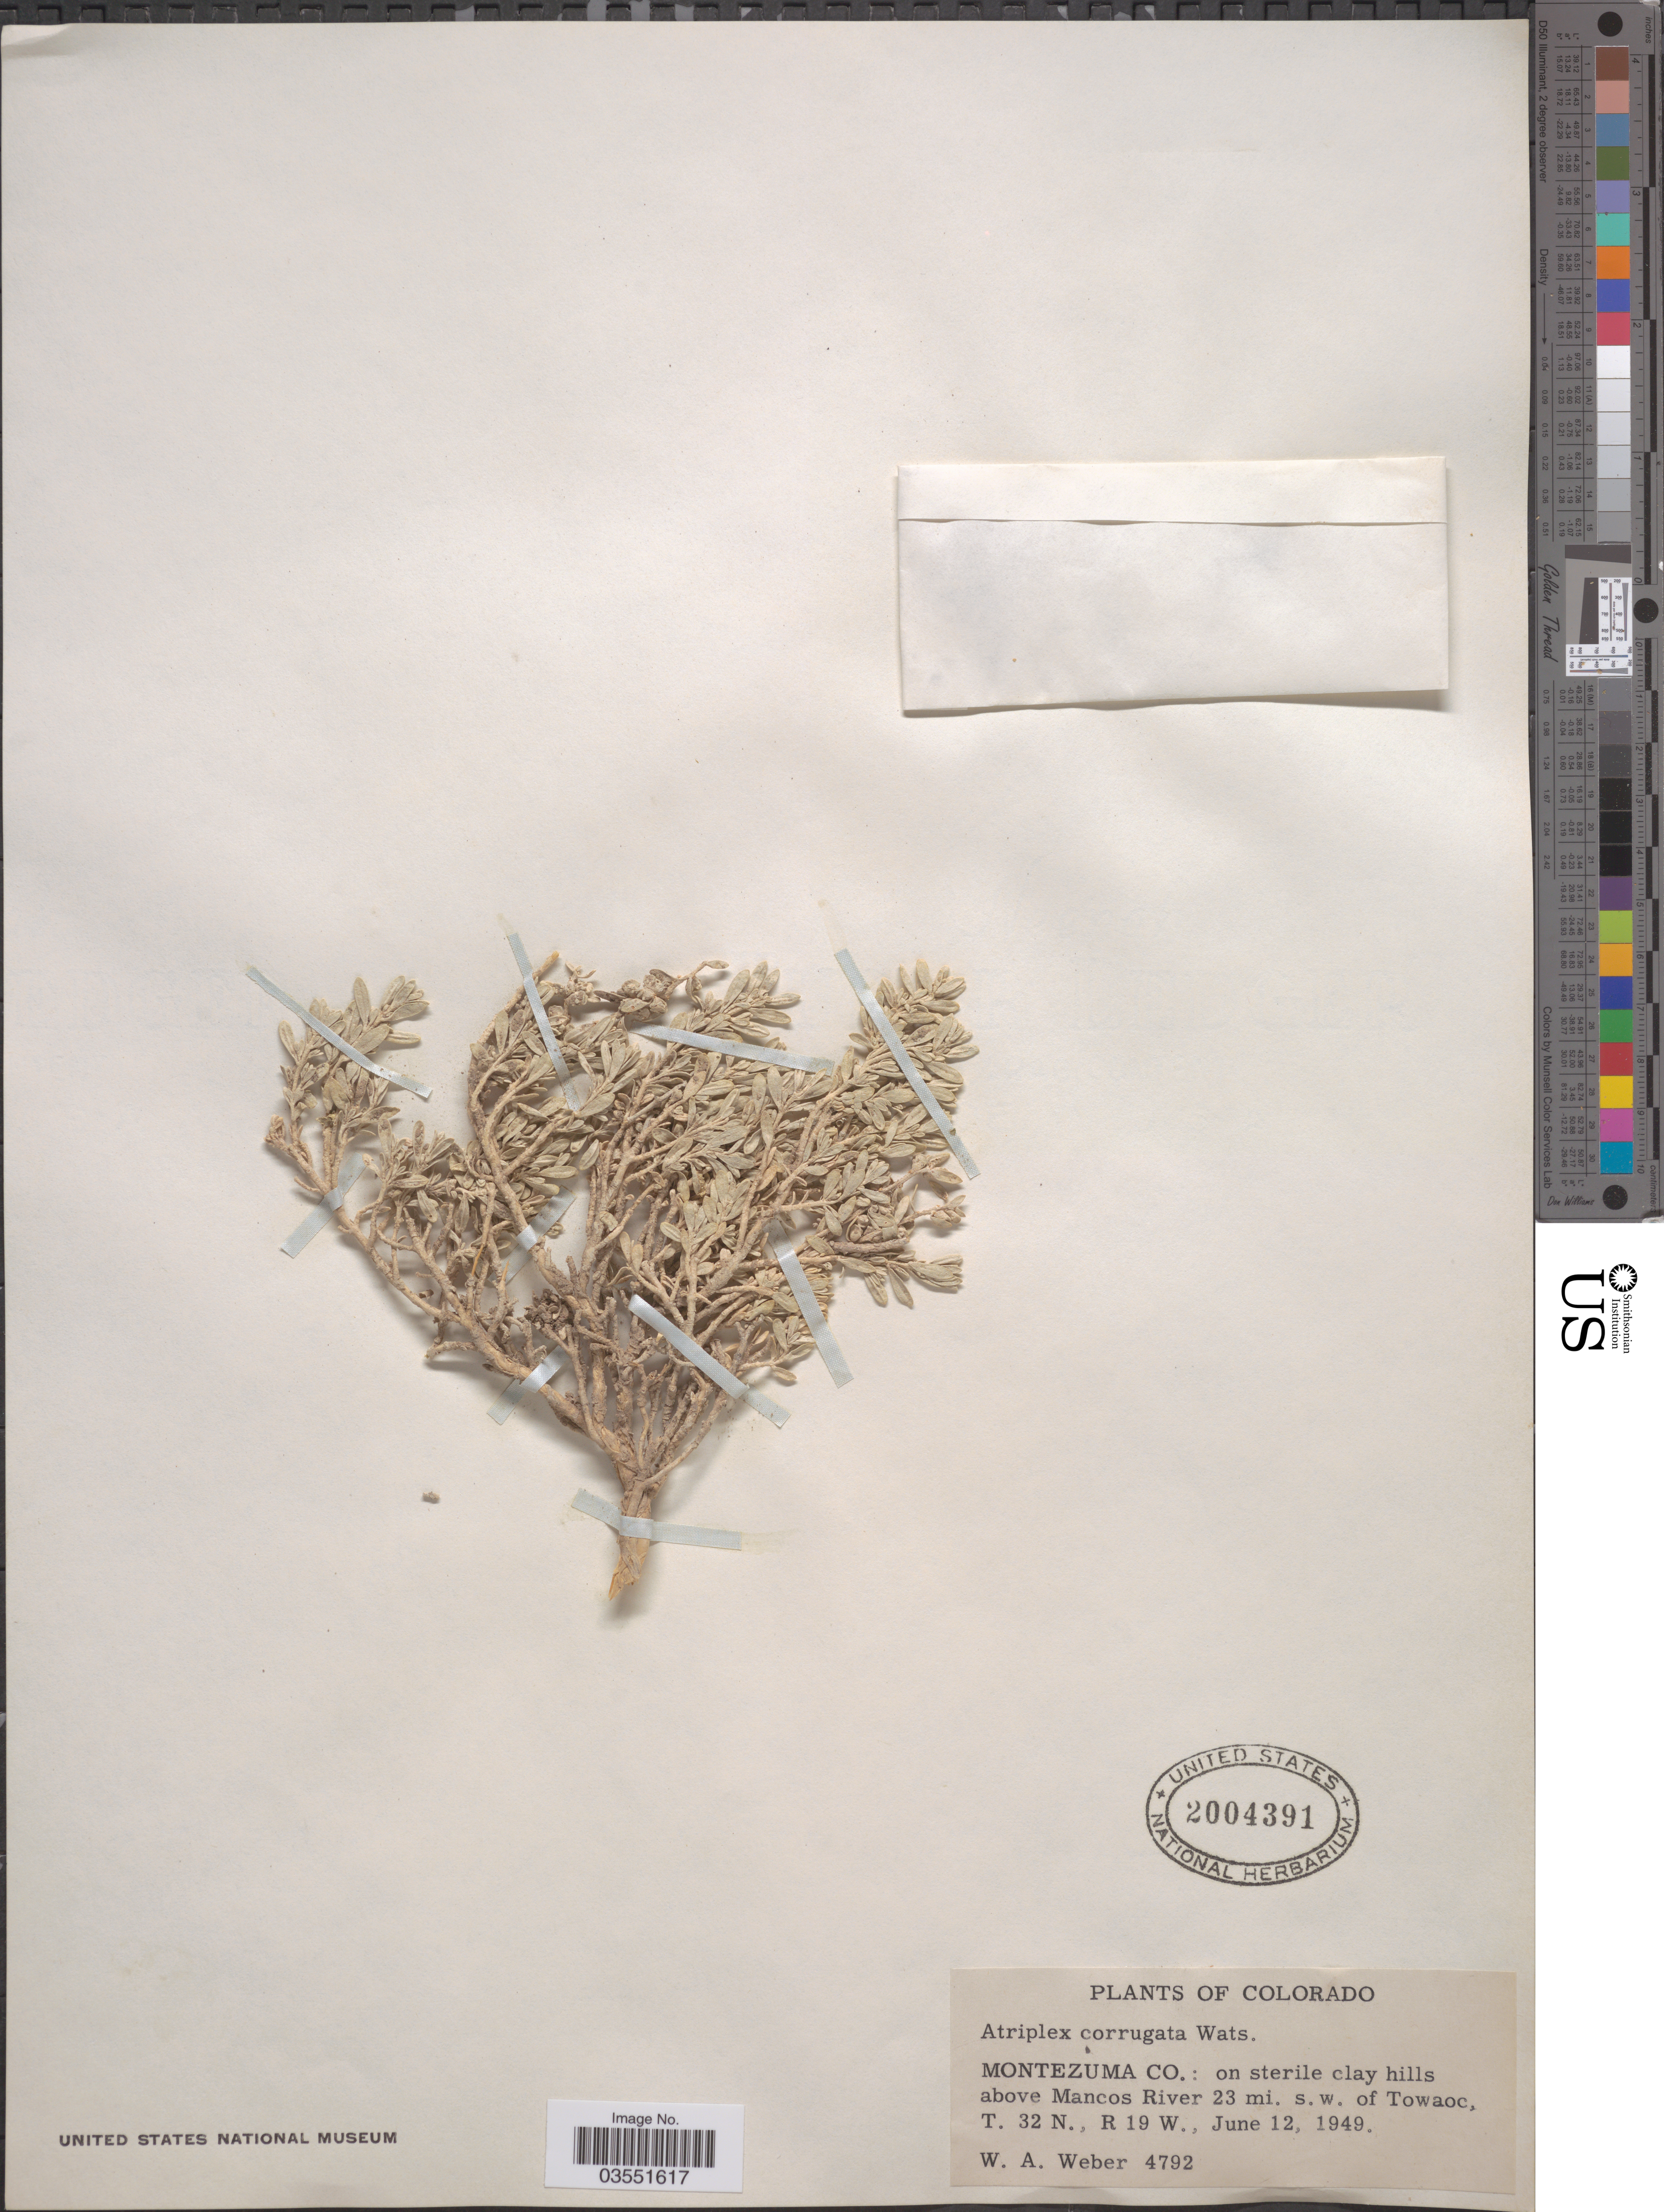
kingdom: Plantae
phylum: Tracheophyta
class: Magnoliopsida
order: Caryophyllales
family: Amaranthaceae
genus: Atriplex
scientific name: Atriplex corrugata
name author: S. Watson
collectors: W. A. Weber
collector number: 4792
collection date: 1949-06-12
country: United States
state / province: Colorado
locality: Montezuma Co.: on sterile clay hills above Mancos River 23 mi. s.w. of Towaoc, T. 32 N., R 19 W.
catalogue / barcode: US 2004391